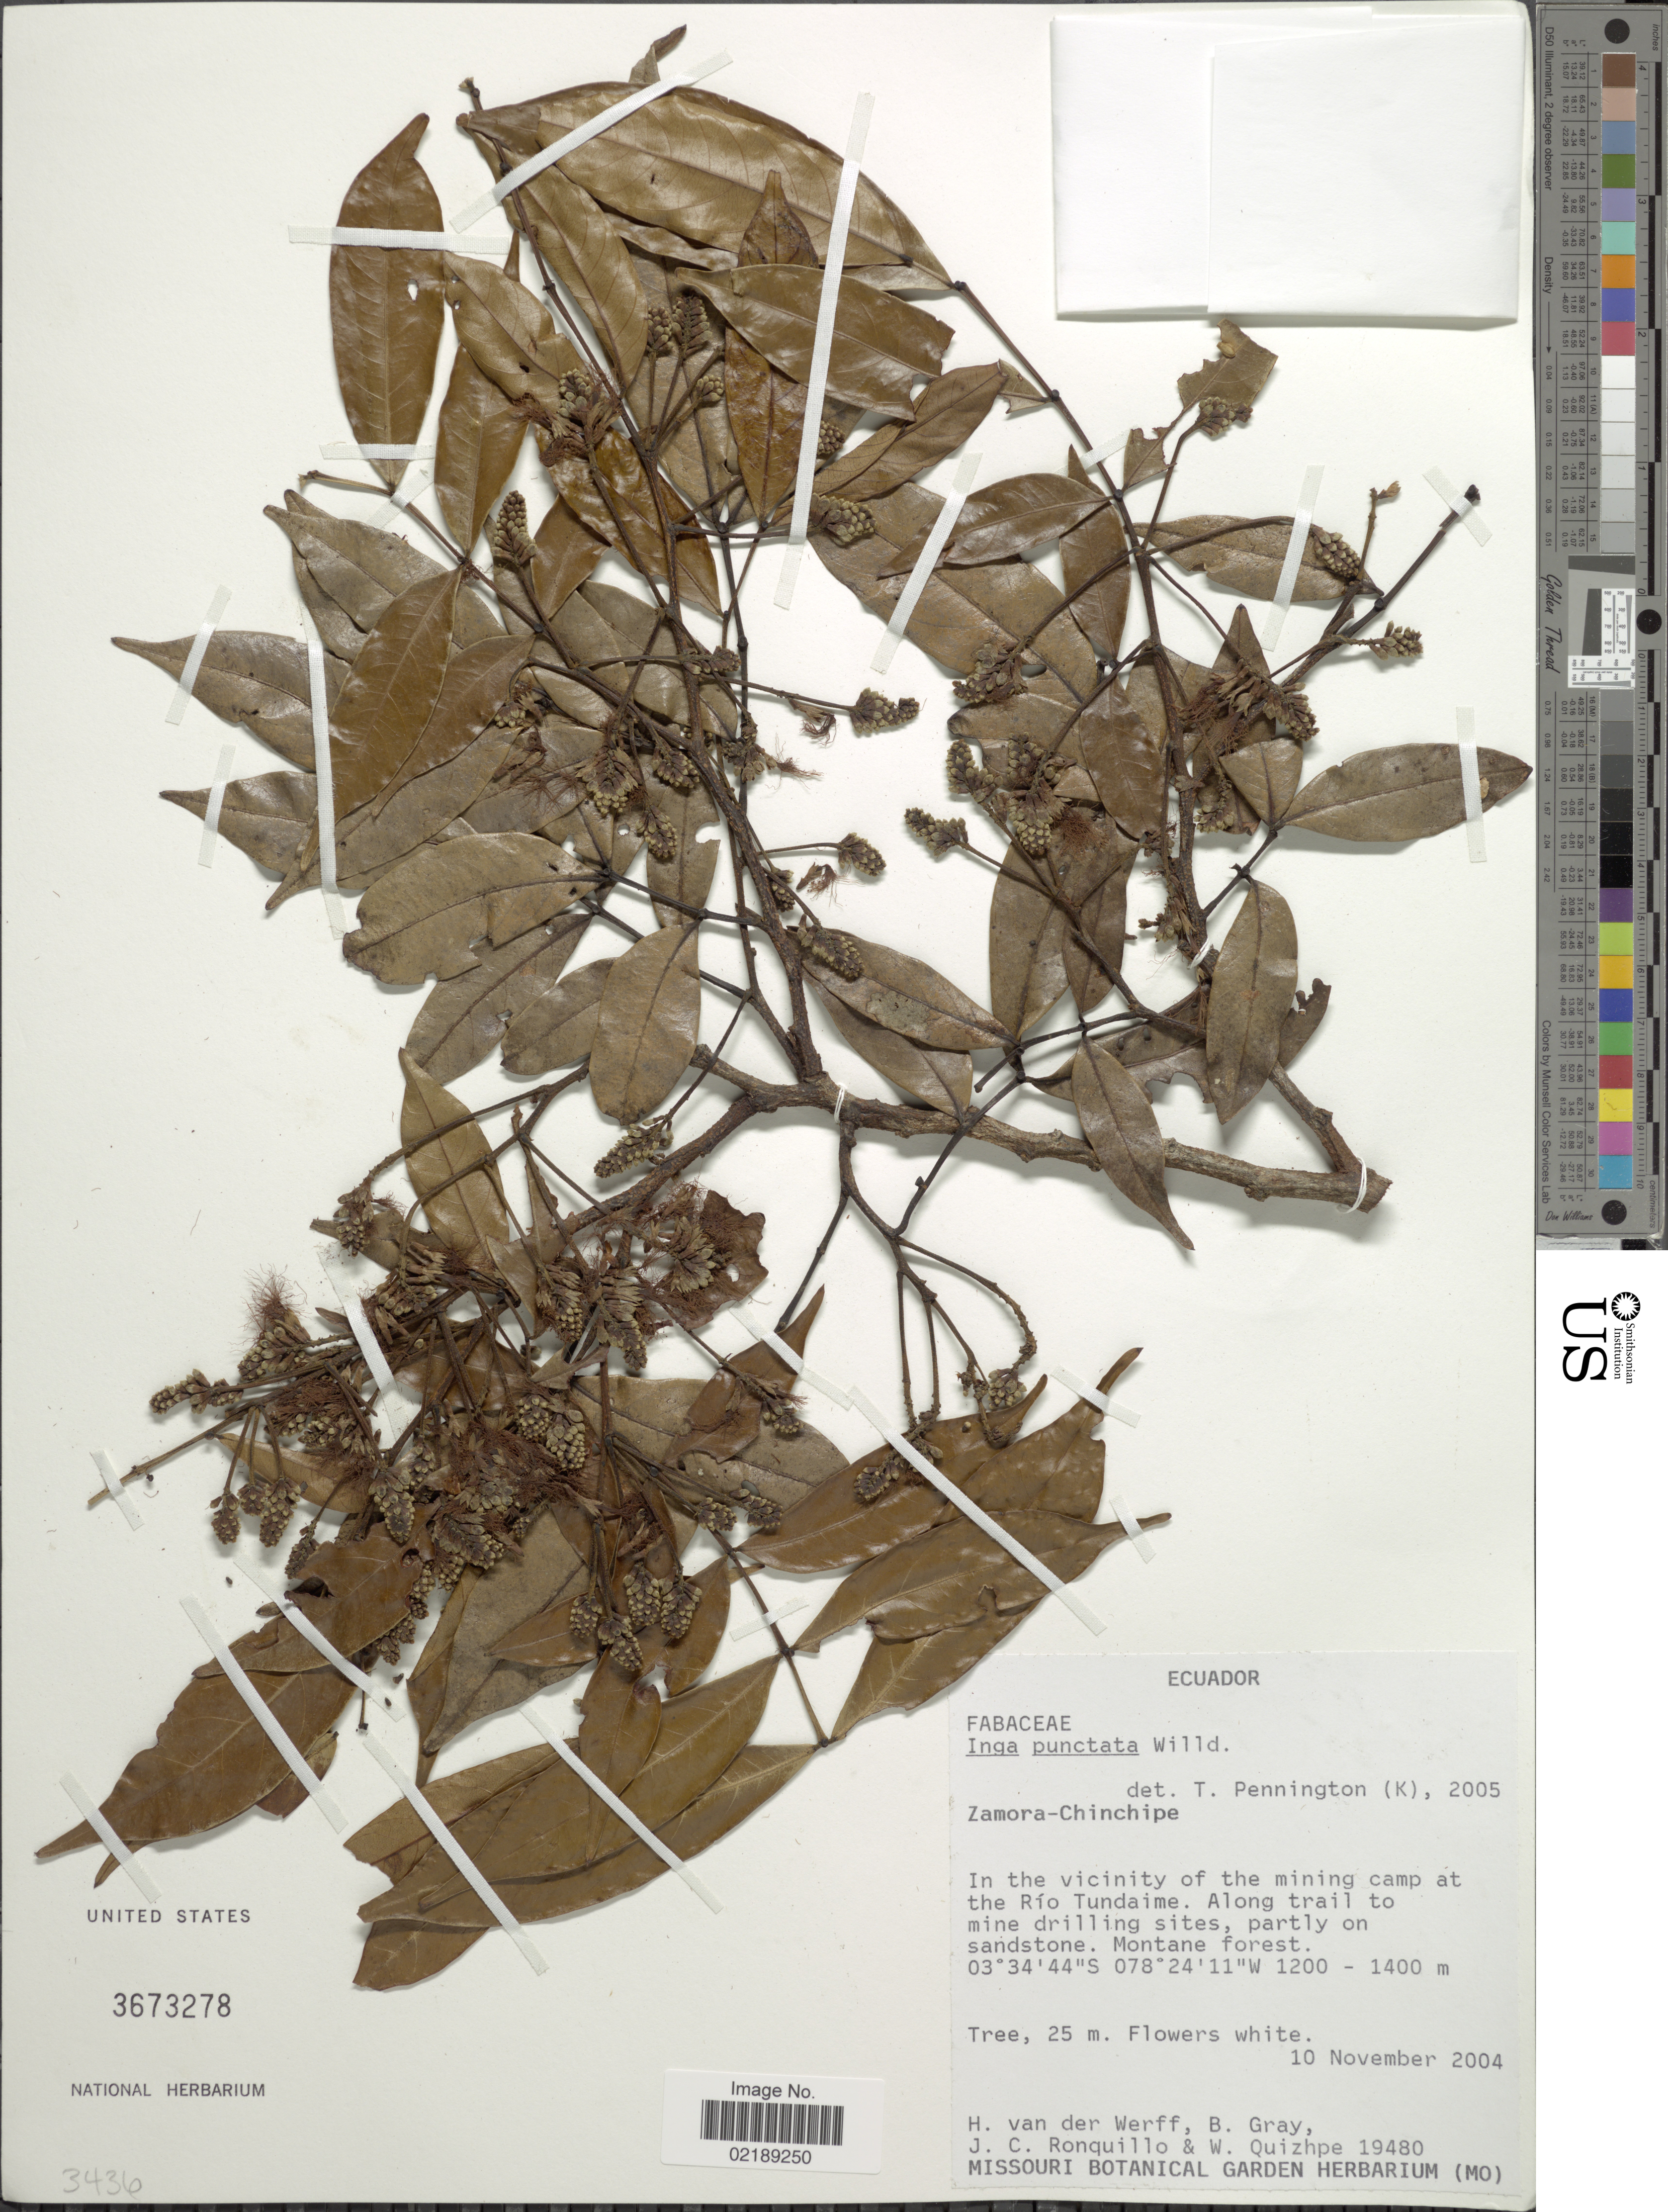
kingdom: Plantae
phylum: Tracheophyta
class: Magnoliopsida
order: Fabales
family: Fabaceae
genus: Inga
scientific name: Inga punctata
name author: Willd.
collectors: H. van der Werff, B. Gray, J. Ronquillo & W. Quizhpe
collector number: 19480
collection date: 2004-11-10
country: Ecuador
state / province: Zamora-Chinchipe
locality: In the vicinity of the mining camp at the Rio Tundaime, along trail to mine drilling sites.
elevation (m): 1200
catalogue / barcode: US 3673278